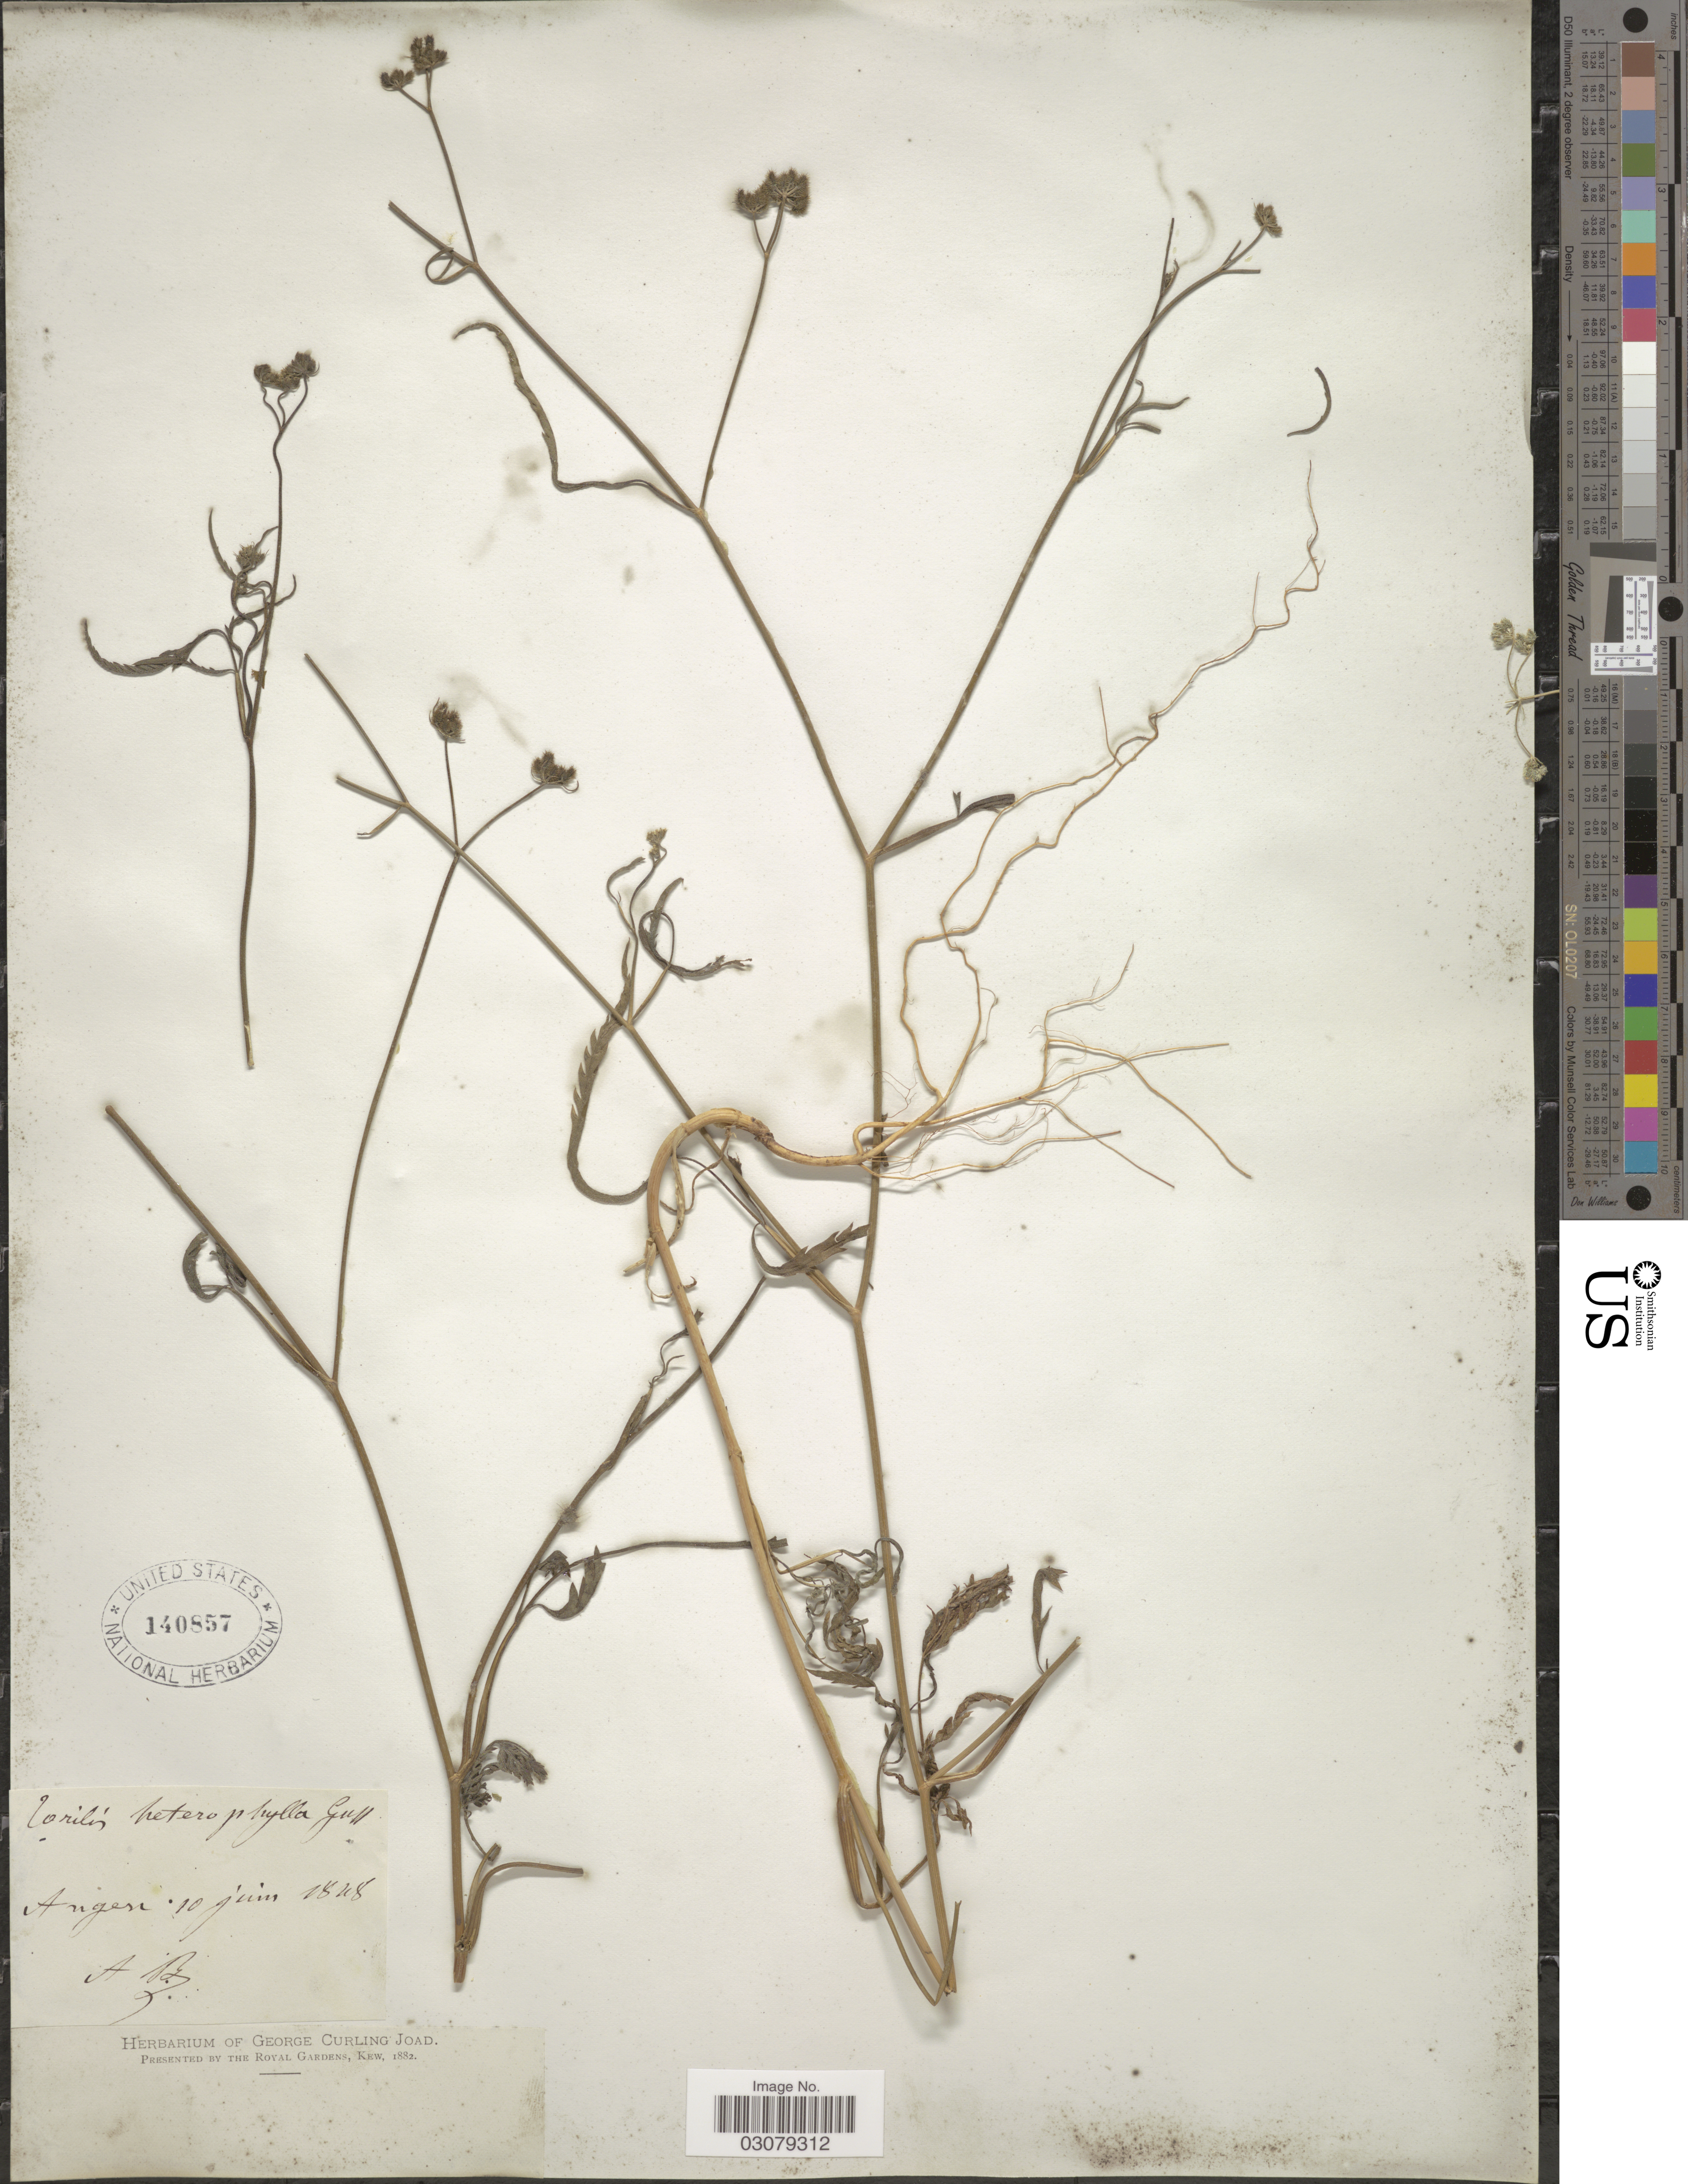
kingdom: Plantae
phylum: Tracheophyta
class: Magnoliopsida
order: Apiales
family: Apiaceae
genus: Torilis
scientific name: Torilis infesta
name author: (L.) Clairv.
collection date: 1848-06-10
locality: Angen [interpreted].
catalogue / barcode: US 140857